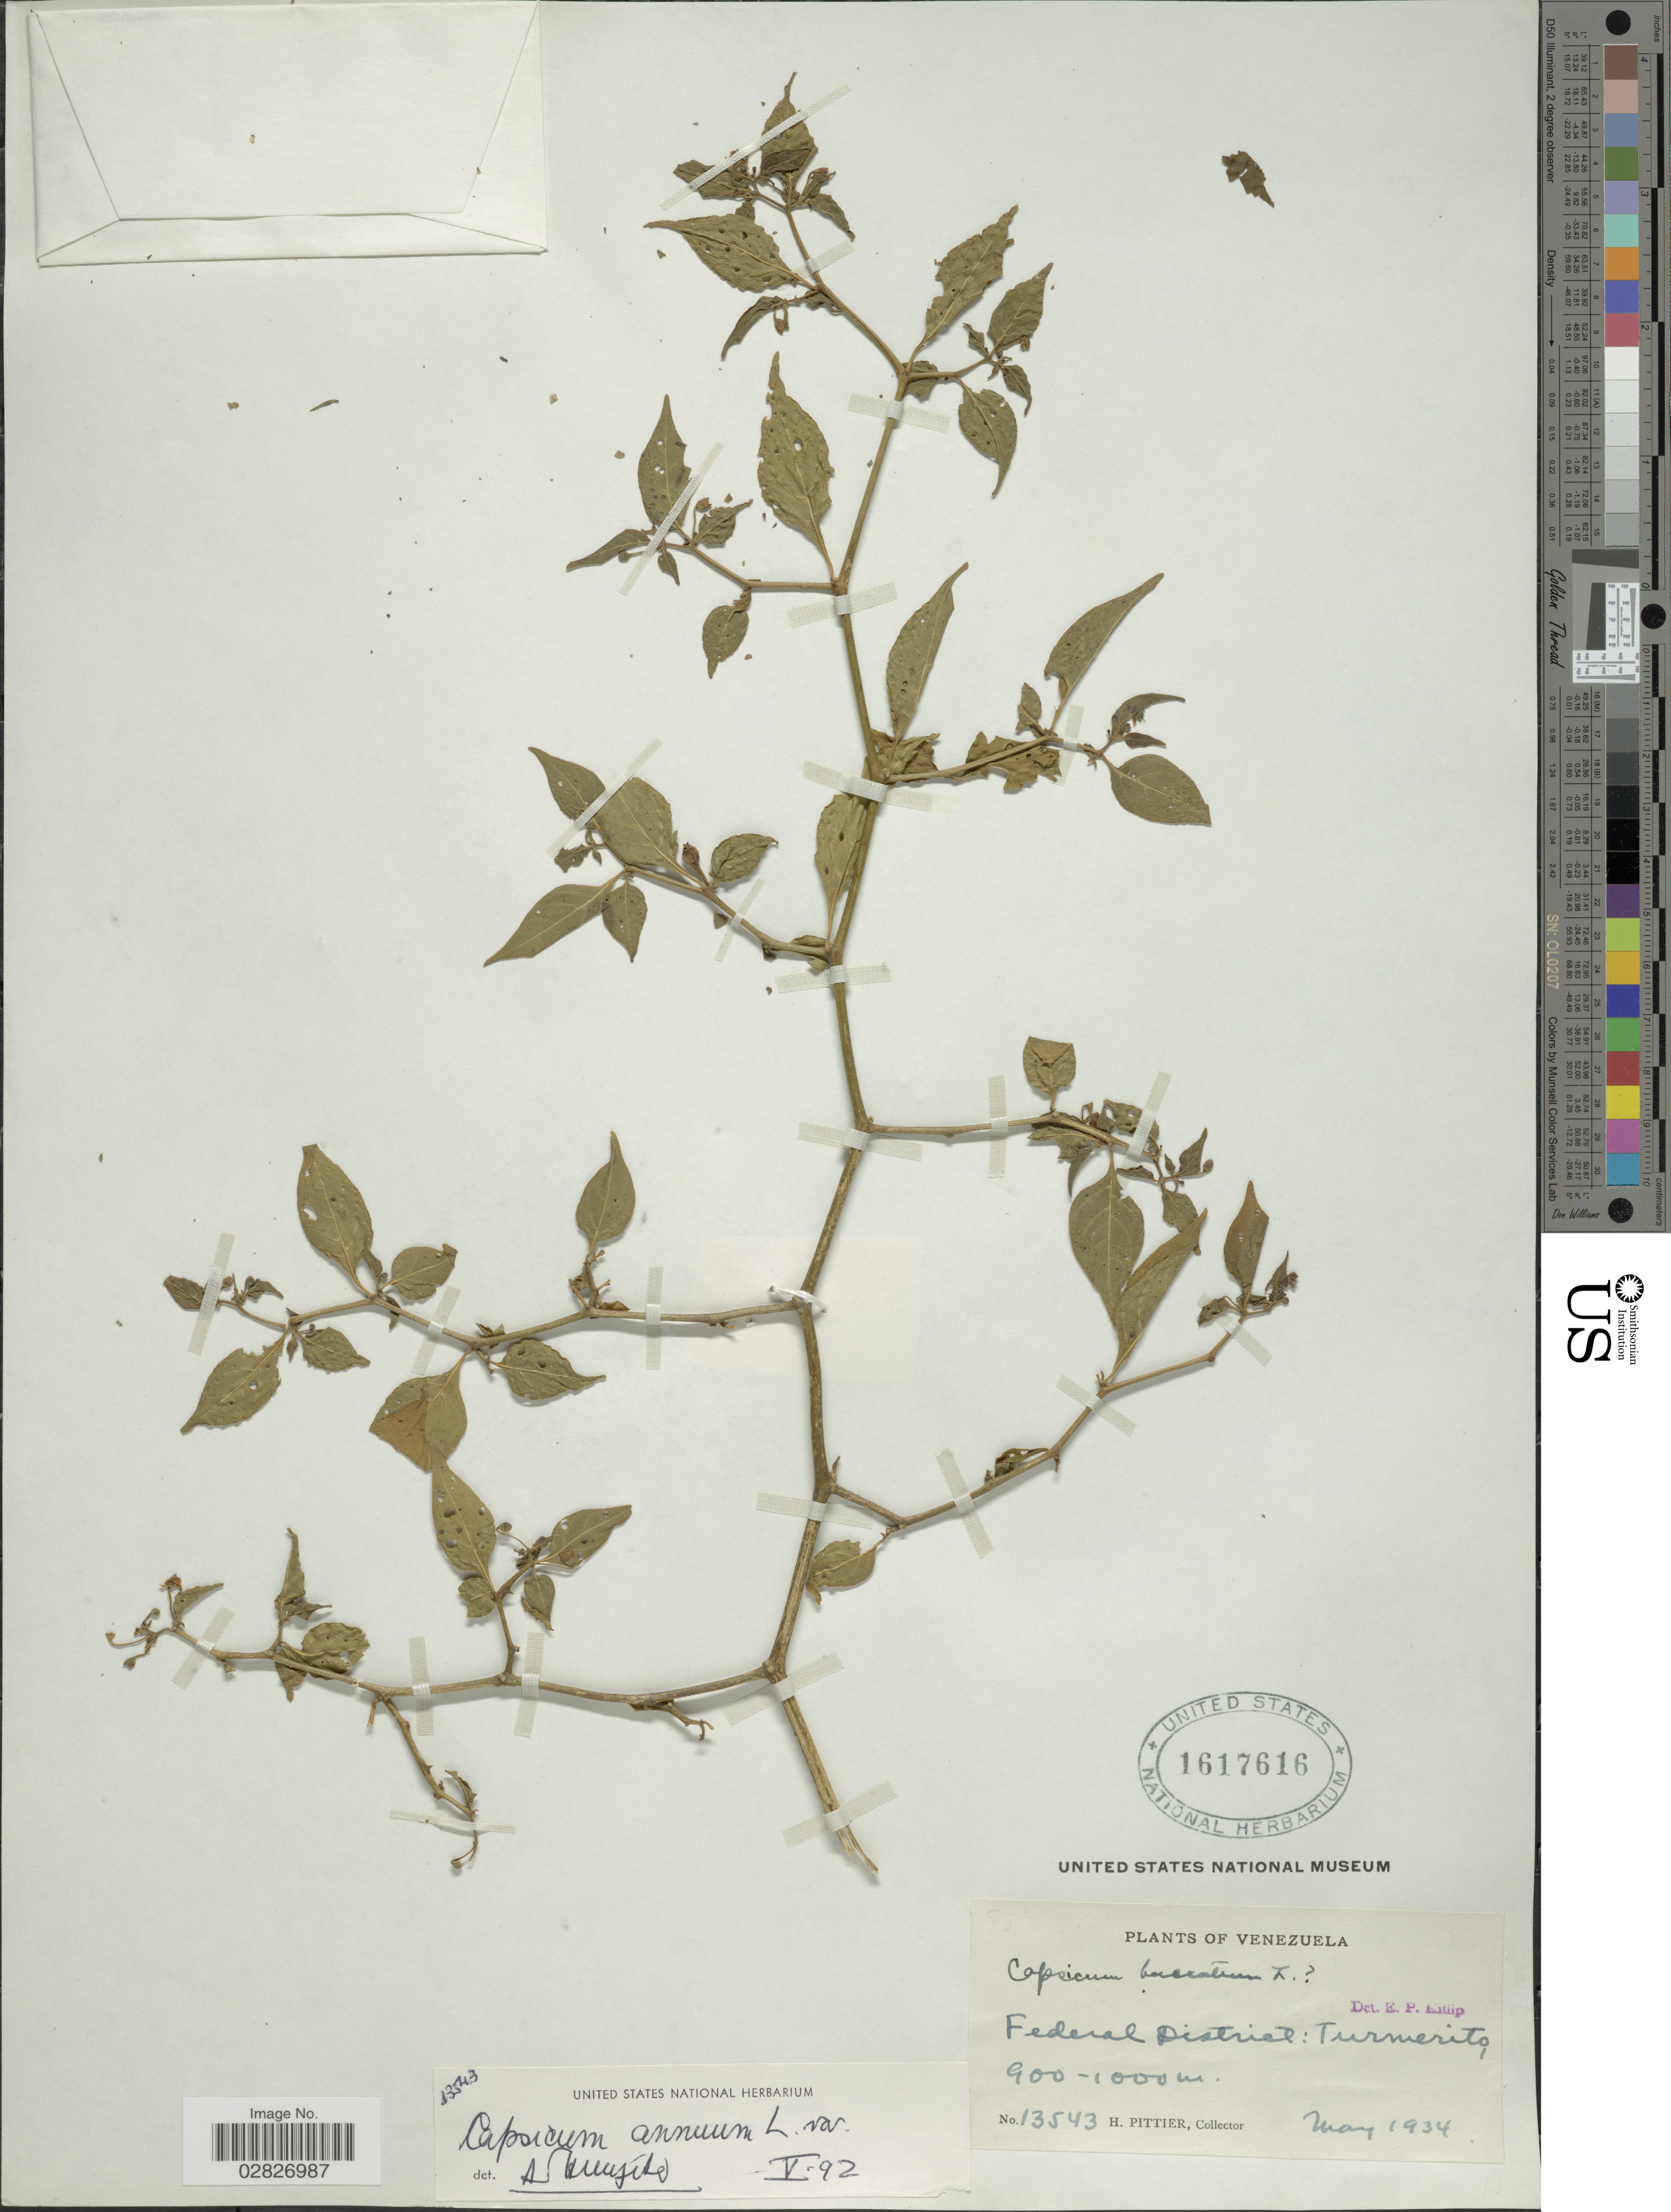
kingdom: Plantae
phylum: Tracheophyta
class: Magnoliopsida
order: Solanales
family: Solanaceae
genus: Capsicum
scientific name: Capsicum annuum 'Habanero'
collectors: H. F. Pittier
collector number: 13543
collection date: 1934-05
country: Venezuela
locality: Federal District, Turmerito.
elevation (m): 900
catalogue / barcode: US 1617616